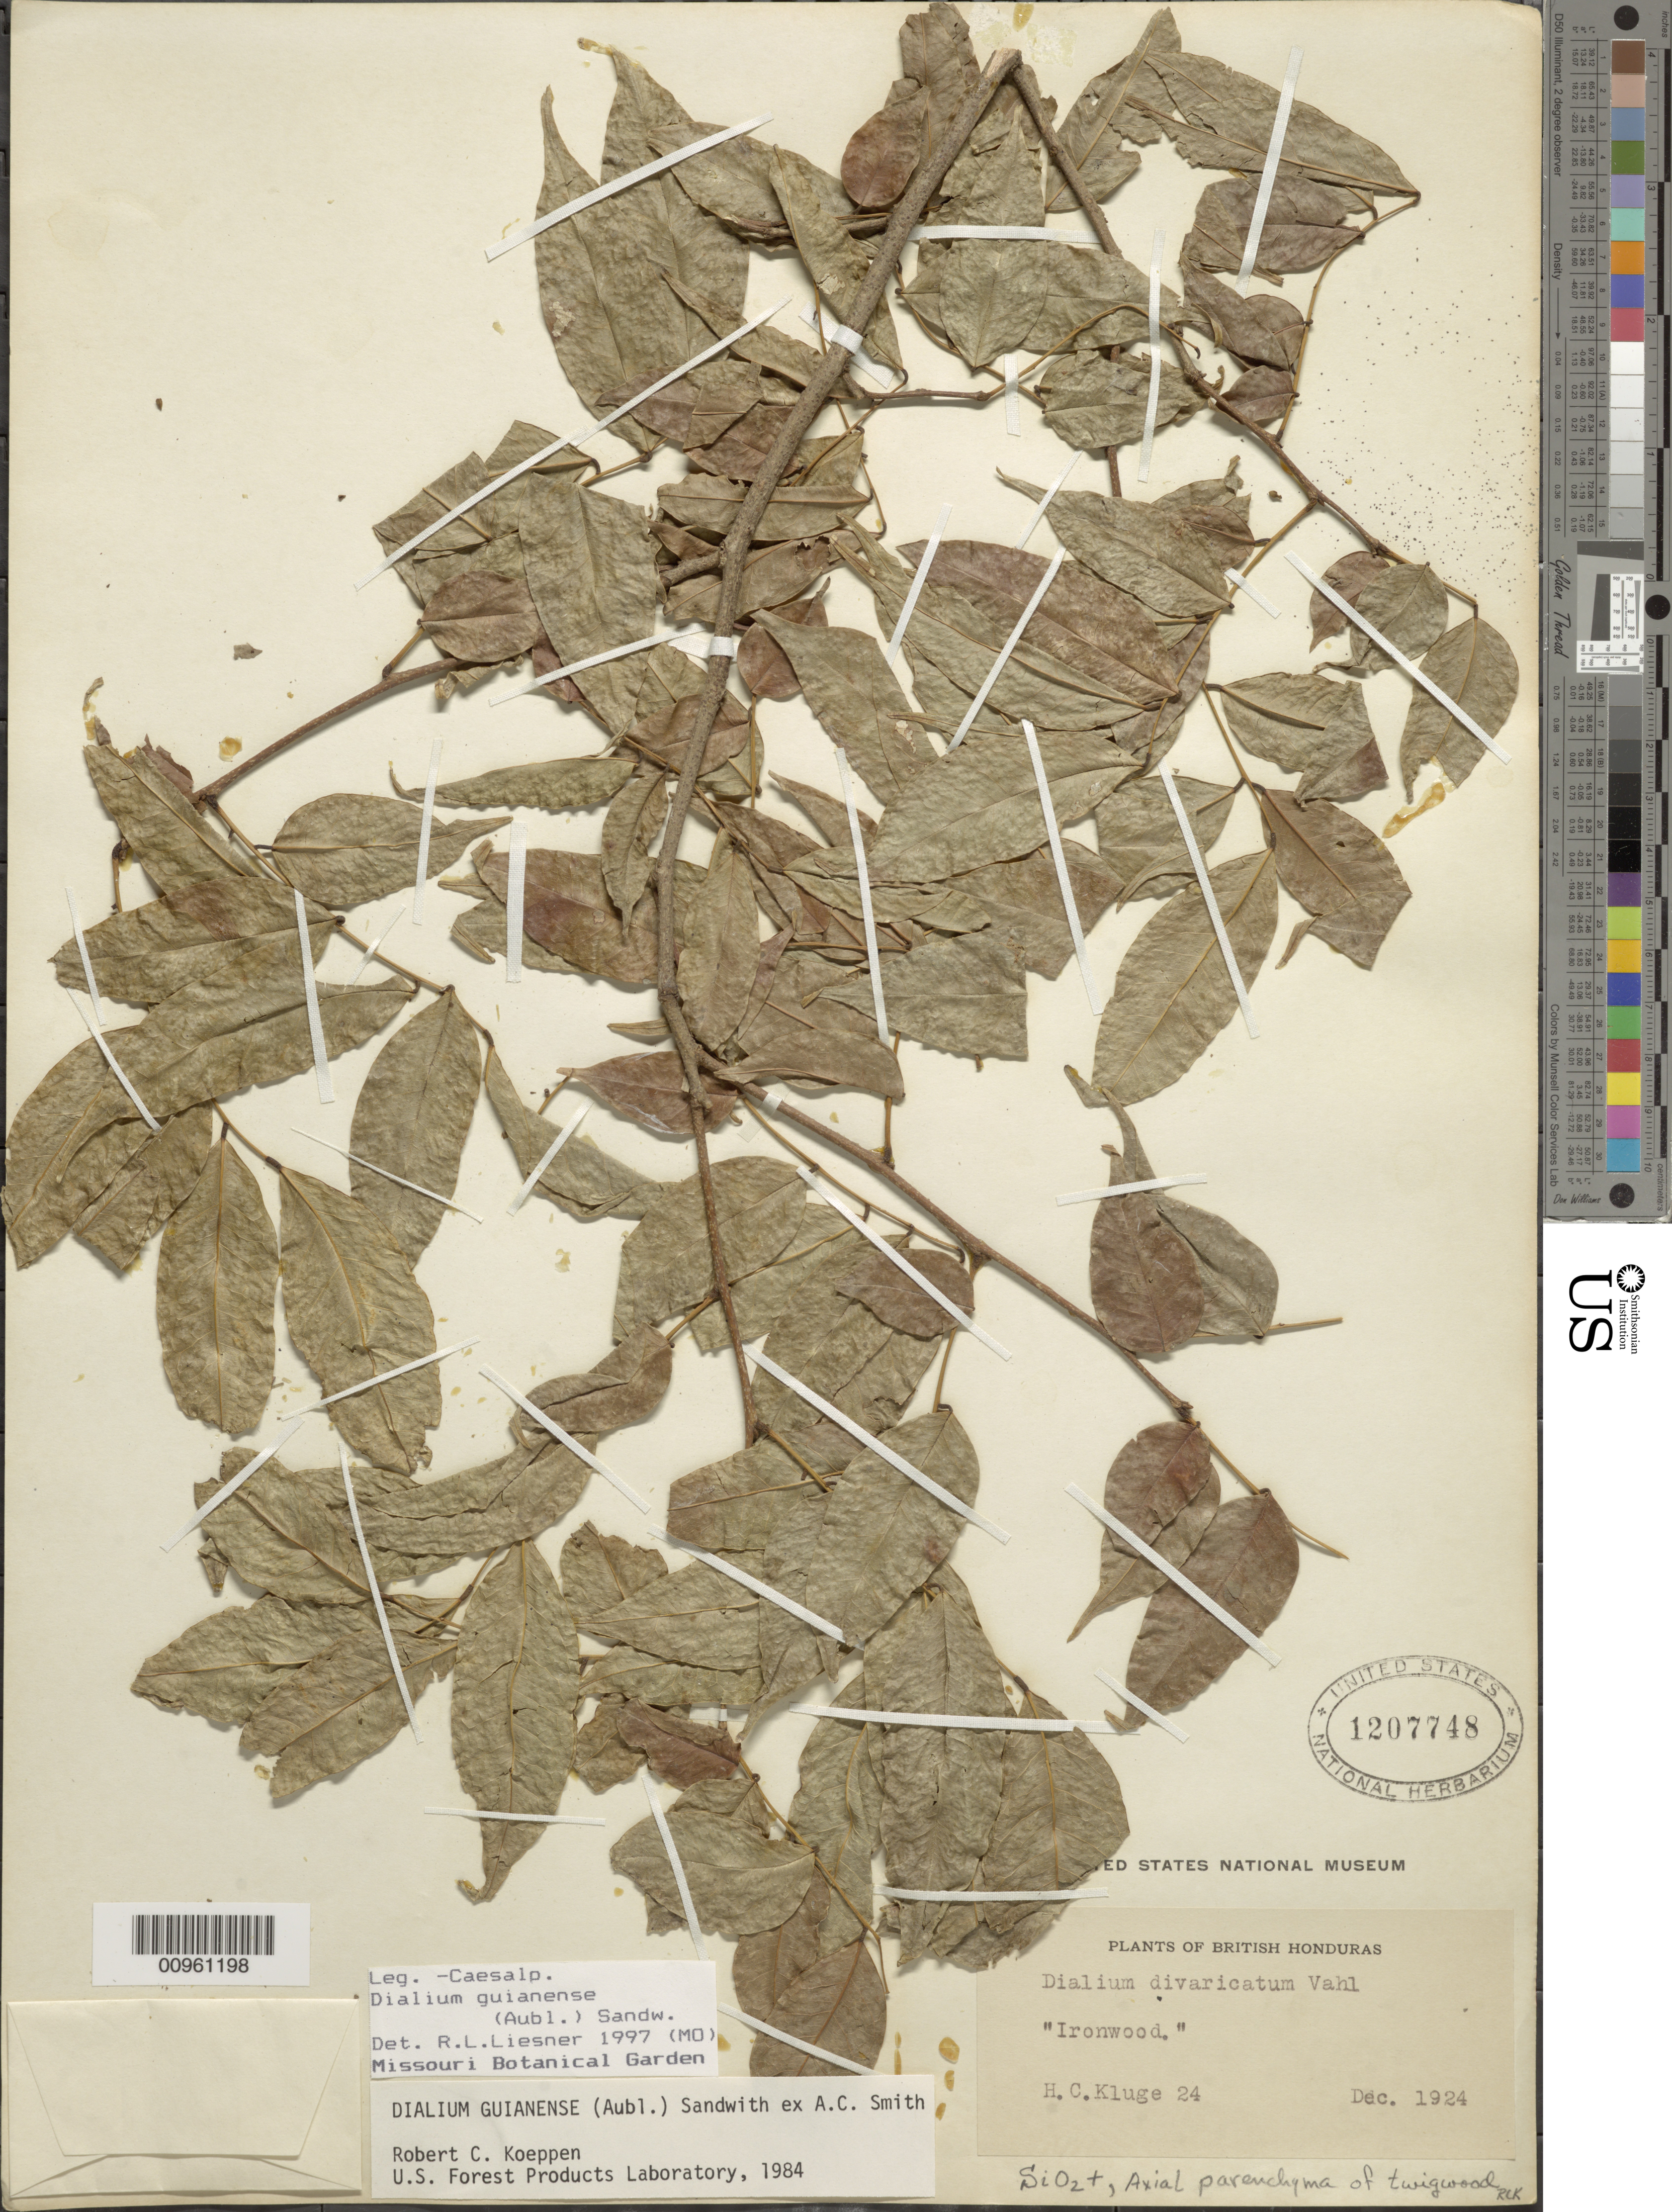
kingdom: Plantae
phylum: Tracheophyta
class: Magnoliopsida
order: Fabales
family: Fabaceae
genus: Dialium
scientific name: Dialium guianense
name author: (Aubl.) Sandwith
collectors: H. C. Kluge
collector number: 24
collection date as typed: Dec 1924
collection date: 1924-12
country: Belize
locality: Honduras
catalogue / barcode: US 1207748